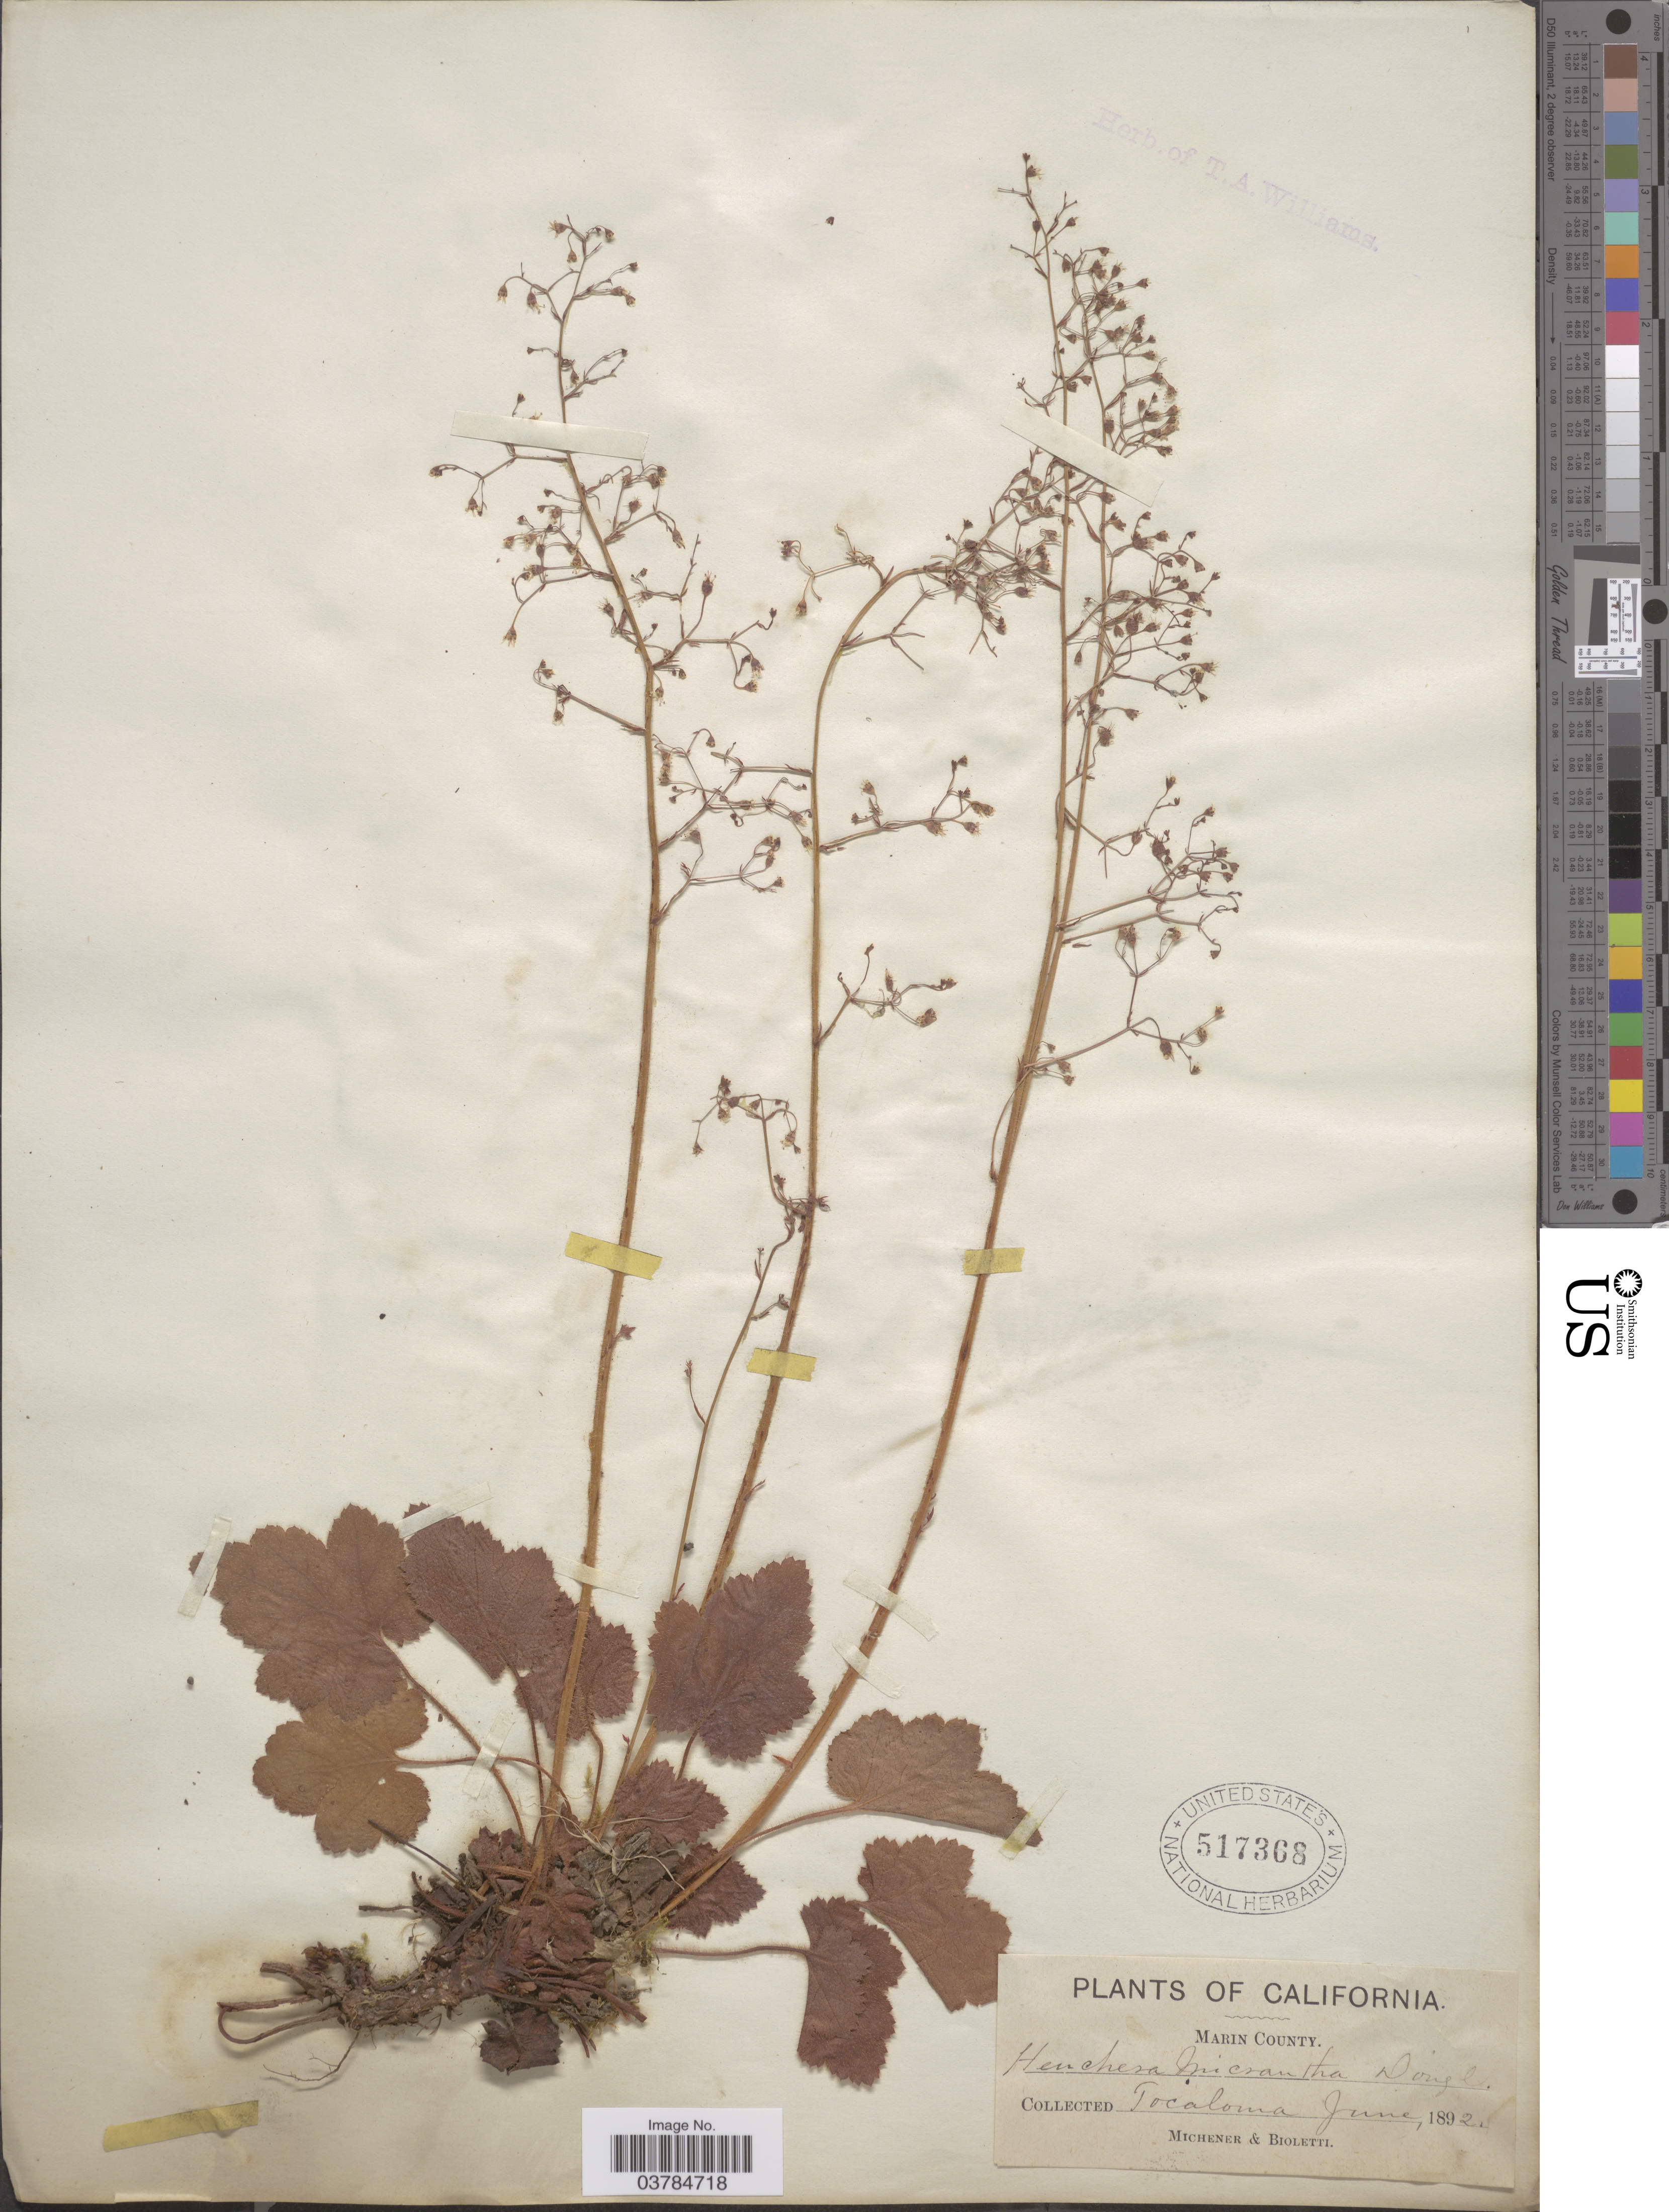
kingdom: Plantae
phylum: Tracheophyta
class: Magnoliopsida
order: Saxifragales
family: Saxifragaceae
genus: Heuchera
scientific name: Heuchera micrantha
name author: Douglas ex Lindl.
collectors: -. Michener & -- Bioletti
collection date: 1892-06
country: United States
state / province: California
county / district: Marin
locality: Marin County. Tocaloma.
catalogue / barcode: US 517368